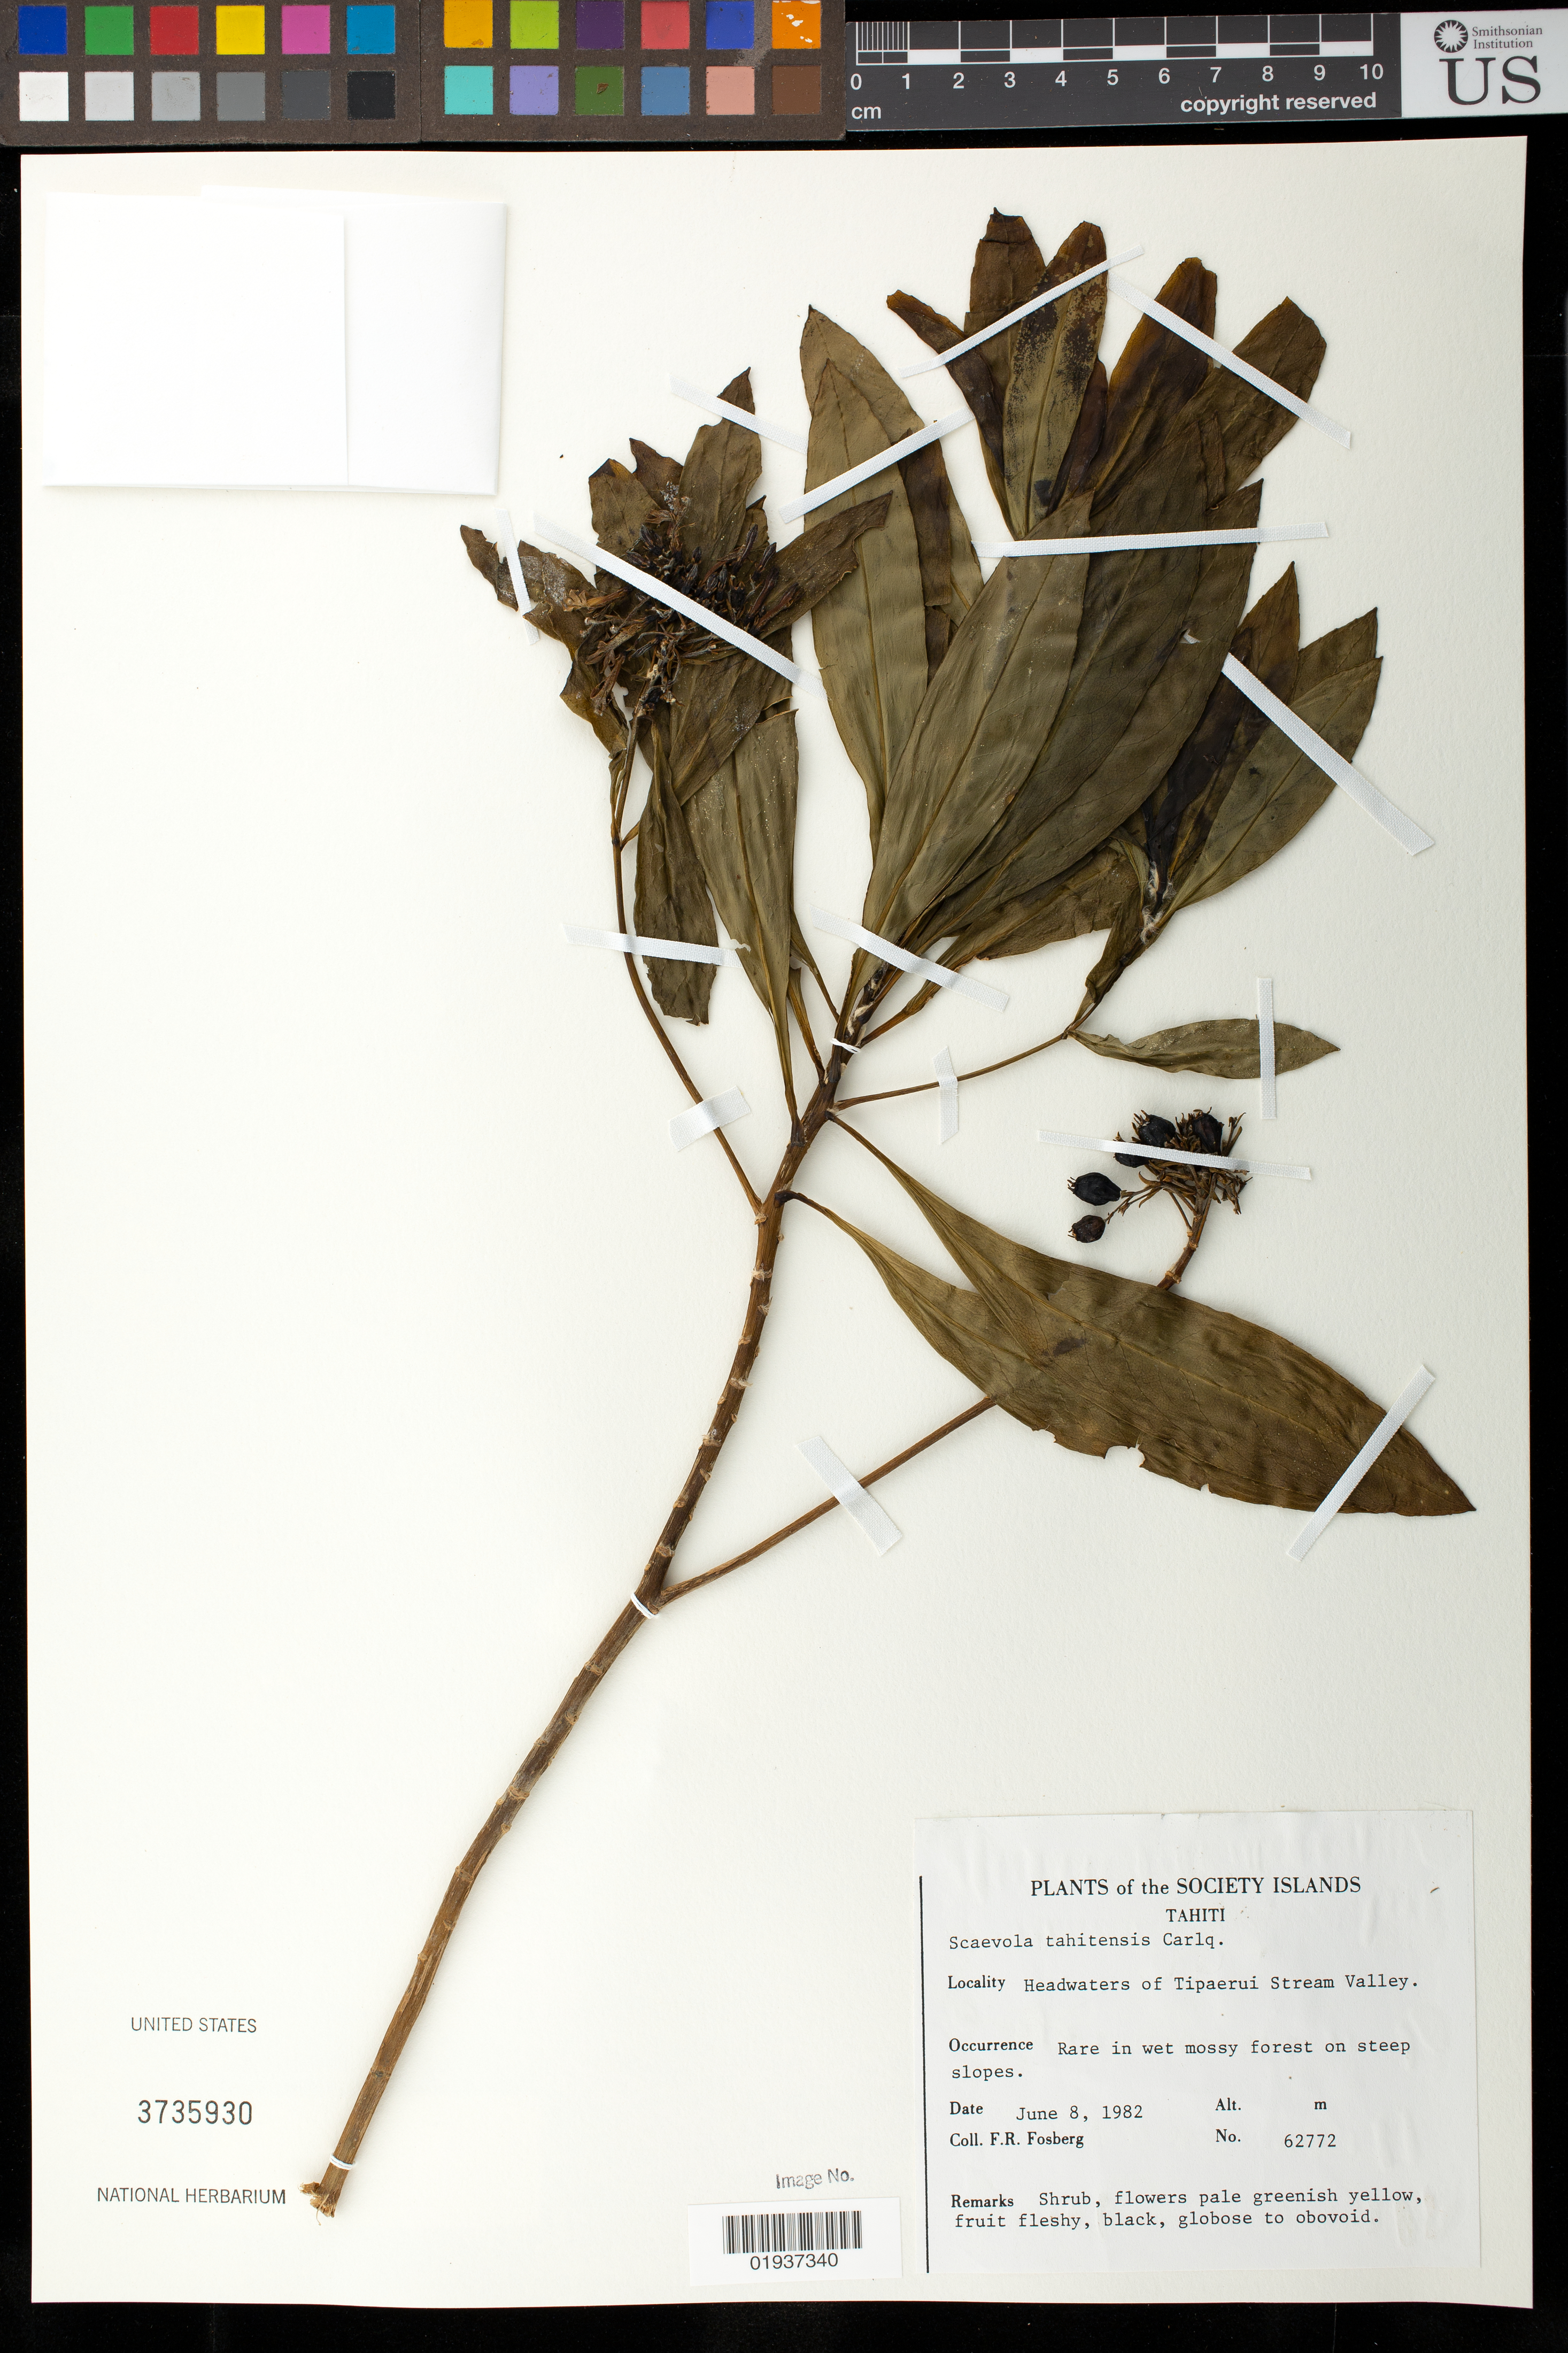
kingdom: Plantae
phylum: Tracheophyta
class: Magnoliopsida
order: Asterales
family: Goodeniaceae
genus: Scaevola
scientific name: Scaevola tahitensis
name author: Carlquist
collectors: F. R. Fosberg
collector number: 62772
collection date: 1982-06-08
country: French Polynesia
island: Tahiti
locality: Society Islands. Tahiti. Headwaters of Tioaerui Stream Valley.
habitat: Wet mossy forest on steep slopes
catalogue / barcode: US 3735930